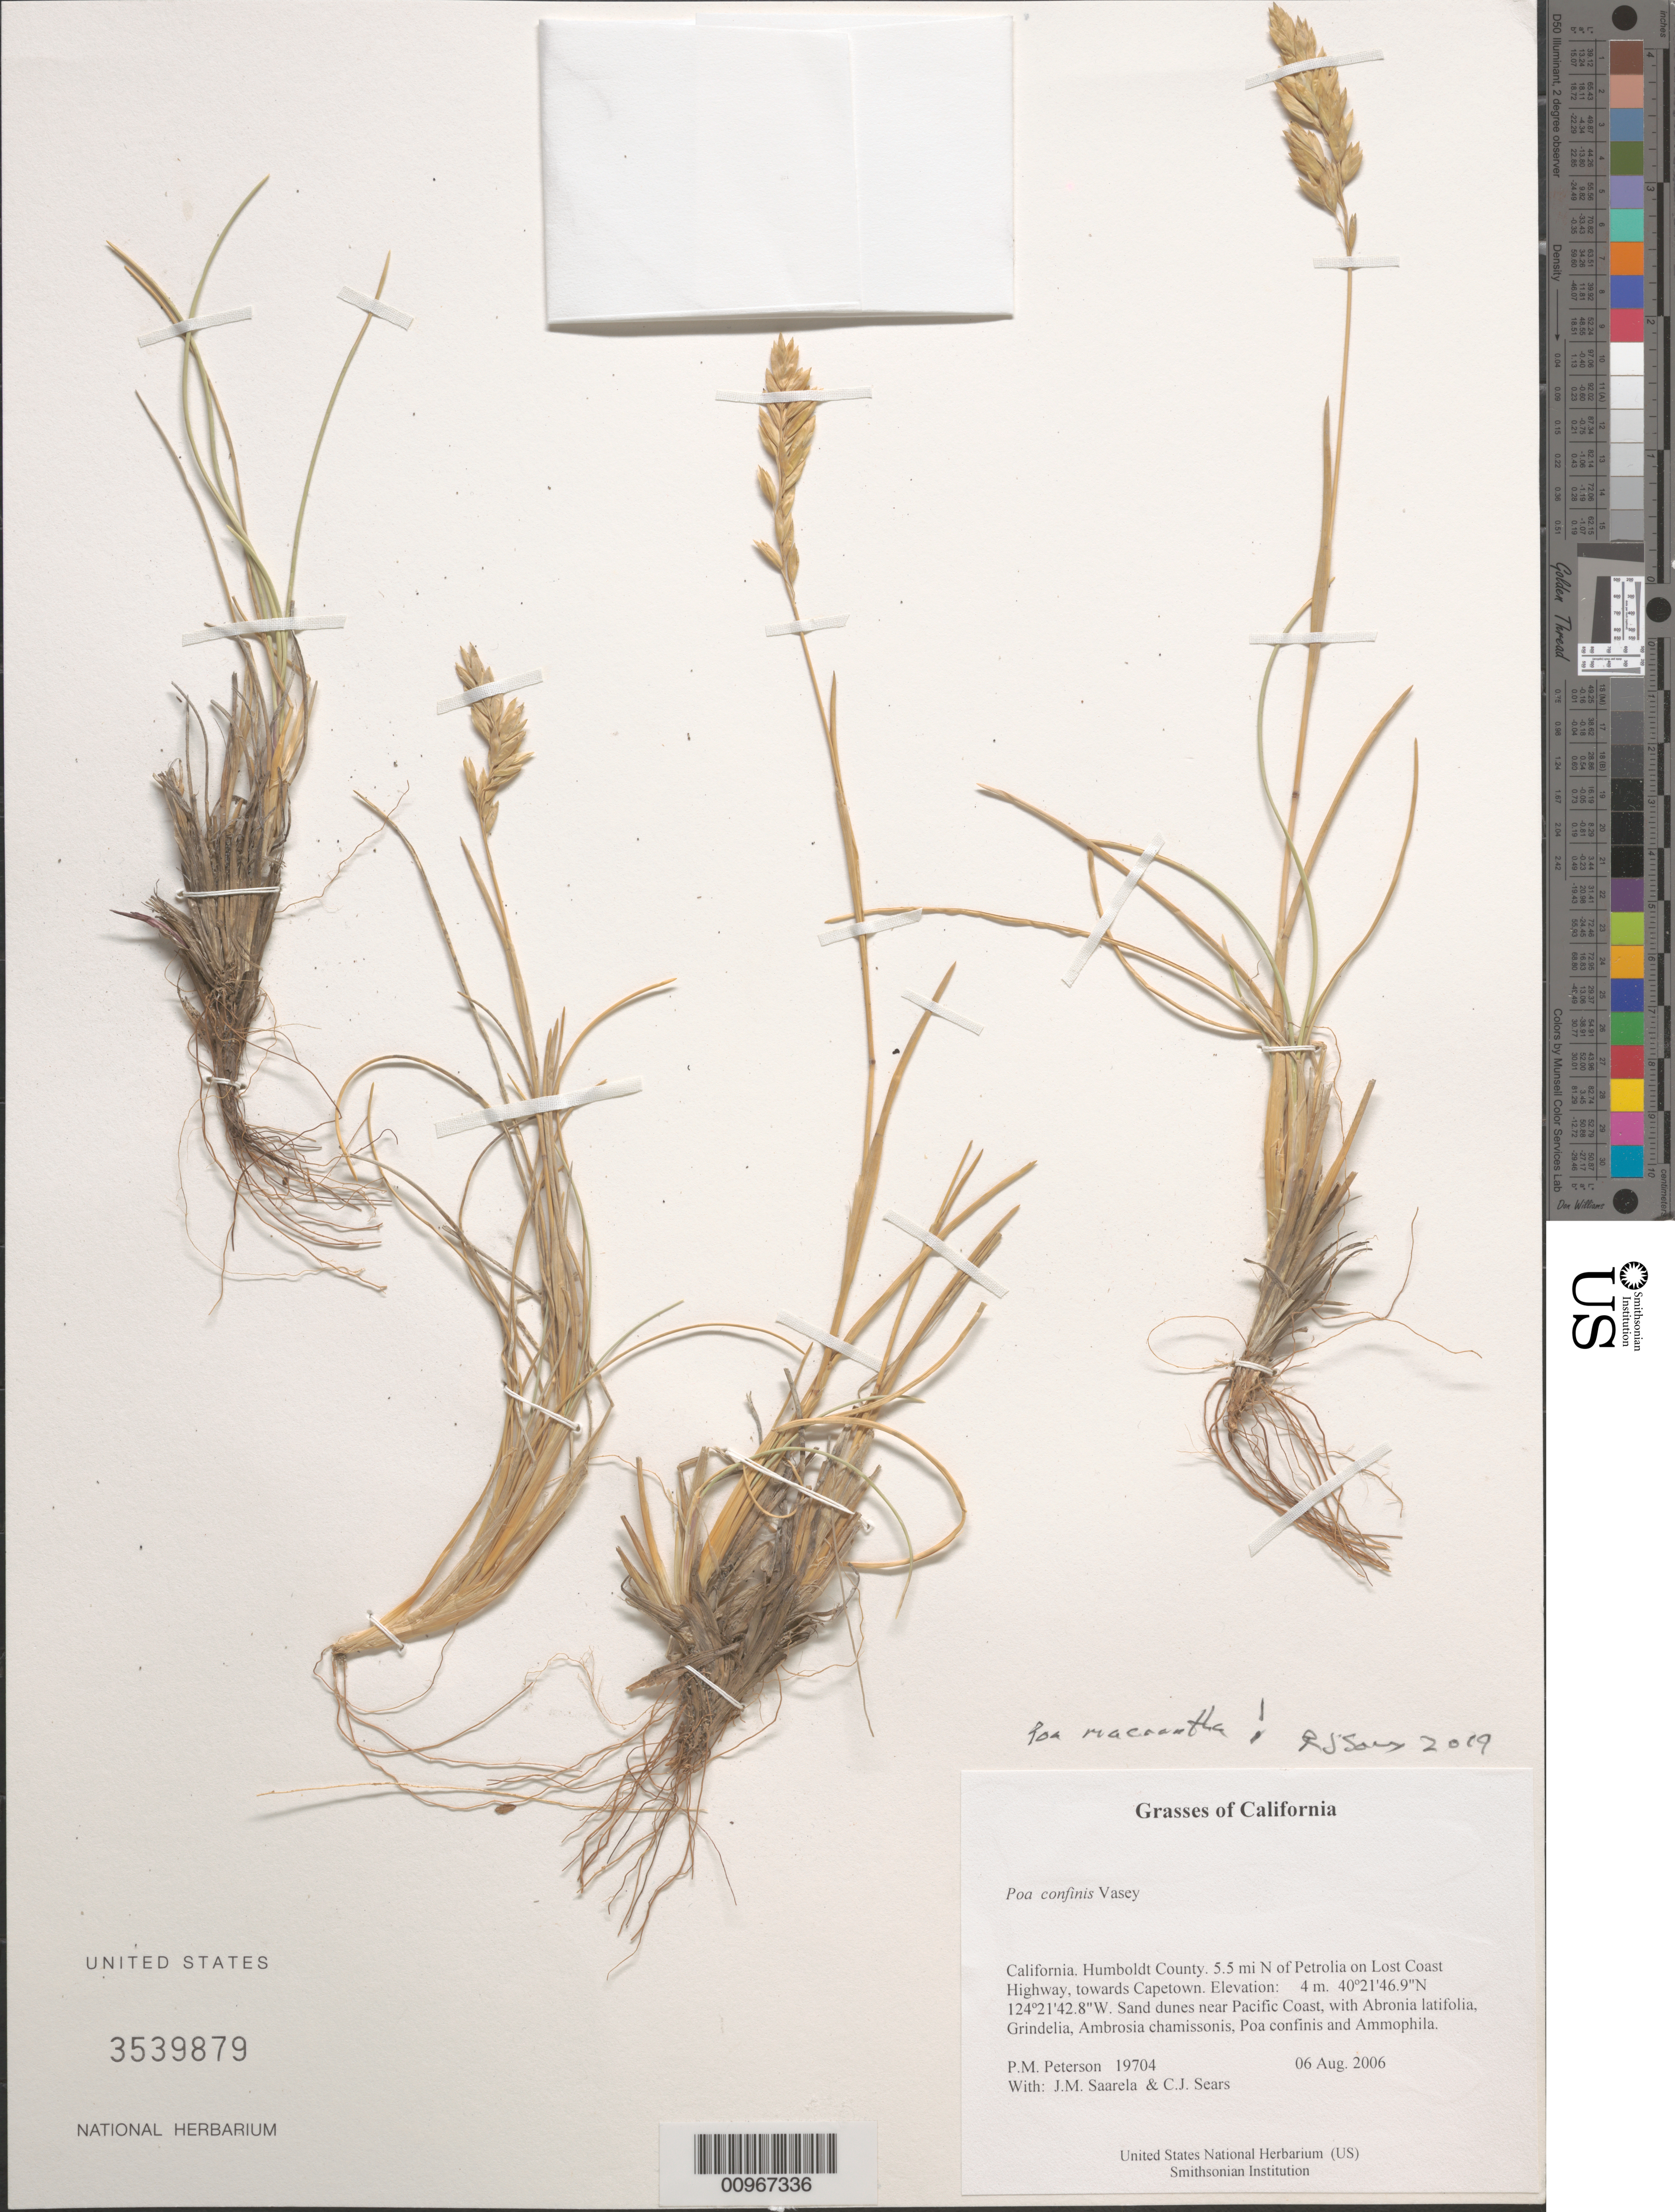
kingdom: Plantae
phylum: Tracheophyta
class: Liliopsida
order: Poales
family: Poaceae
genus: Poa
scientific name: Poa confinis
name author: Vasey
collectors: P. M. Peterson, J. Saarela & C. Sears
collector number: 19704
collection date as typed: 06 Aug 2006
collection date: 2006-08-06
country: United States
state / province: California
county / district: Humboldt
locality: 5.5 mi N of Petrolia on Lost Coast Highway, towards Capetown.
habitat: Sand dunes near Pacific Coast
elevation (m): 4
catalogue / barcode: US 3539879